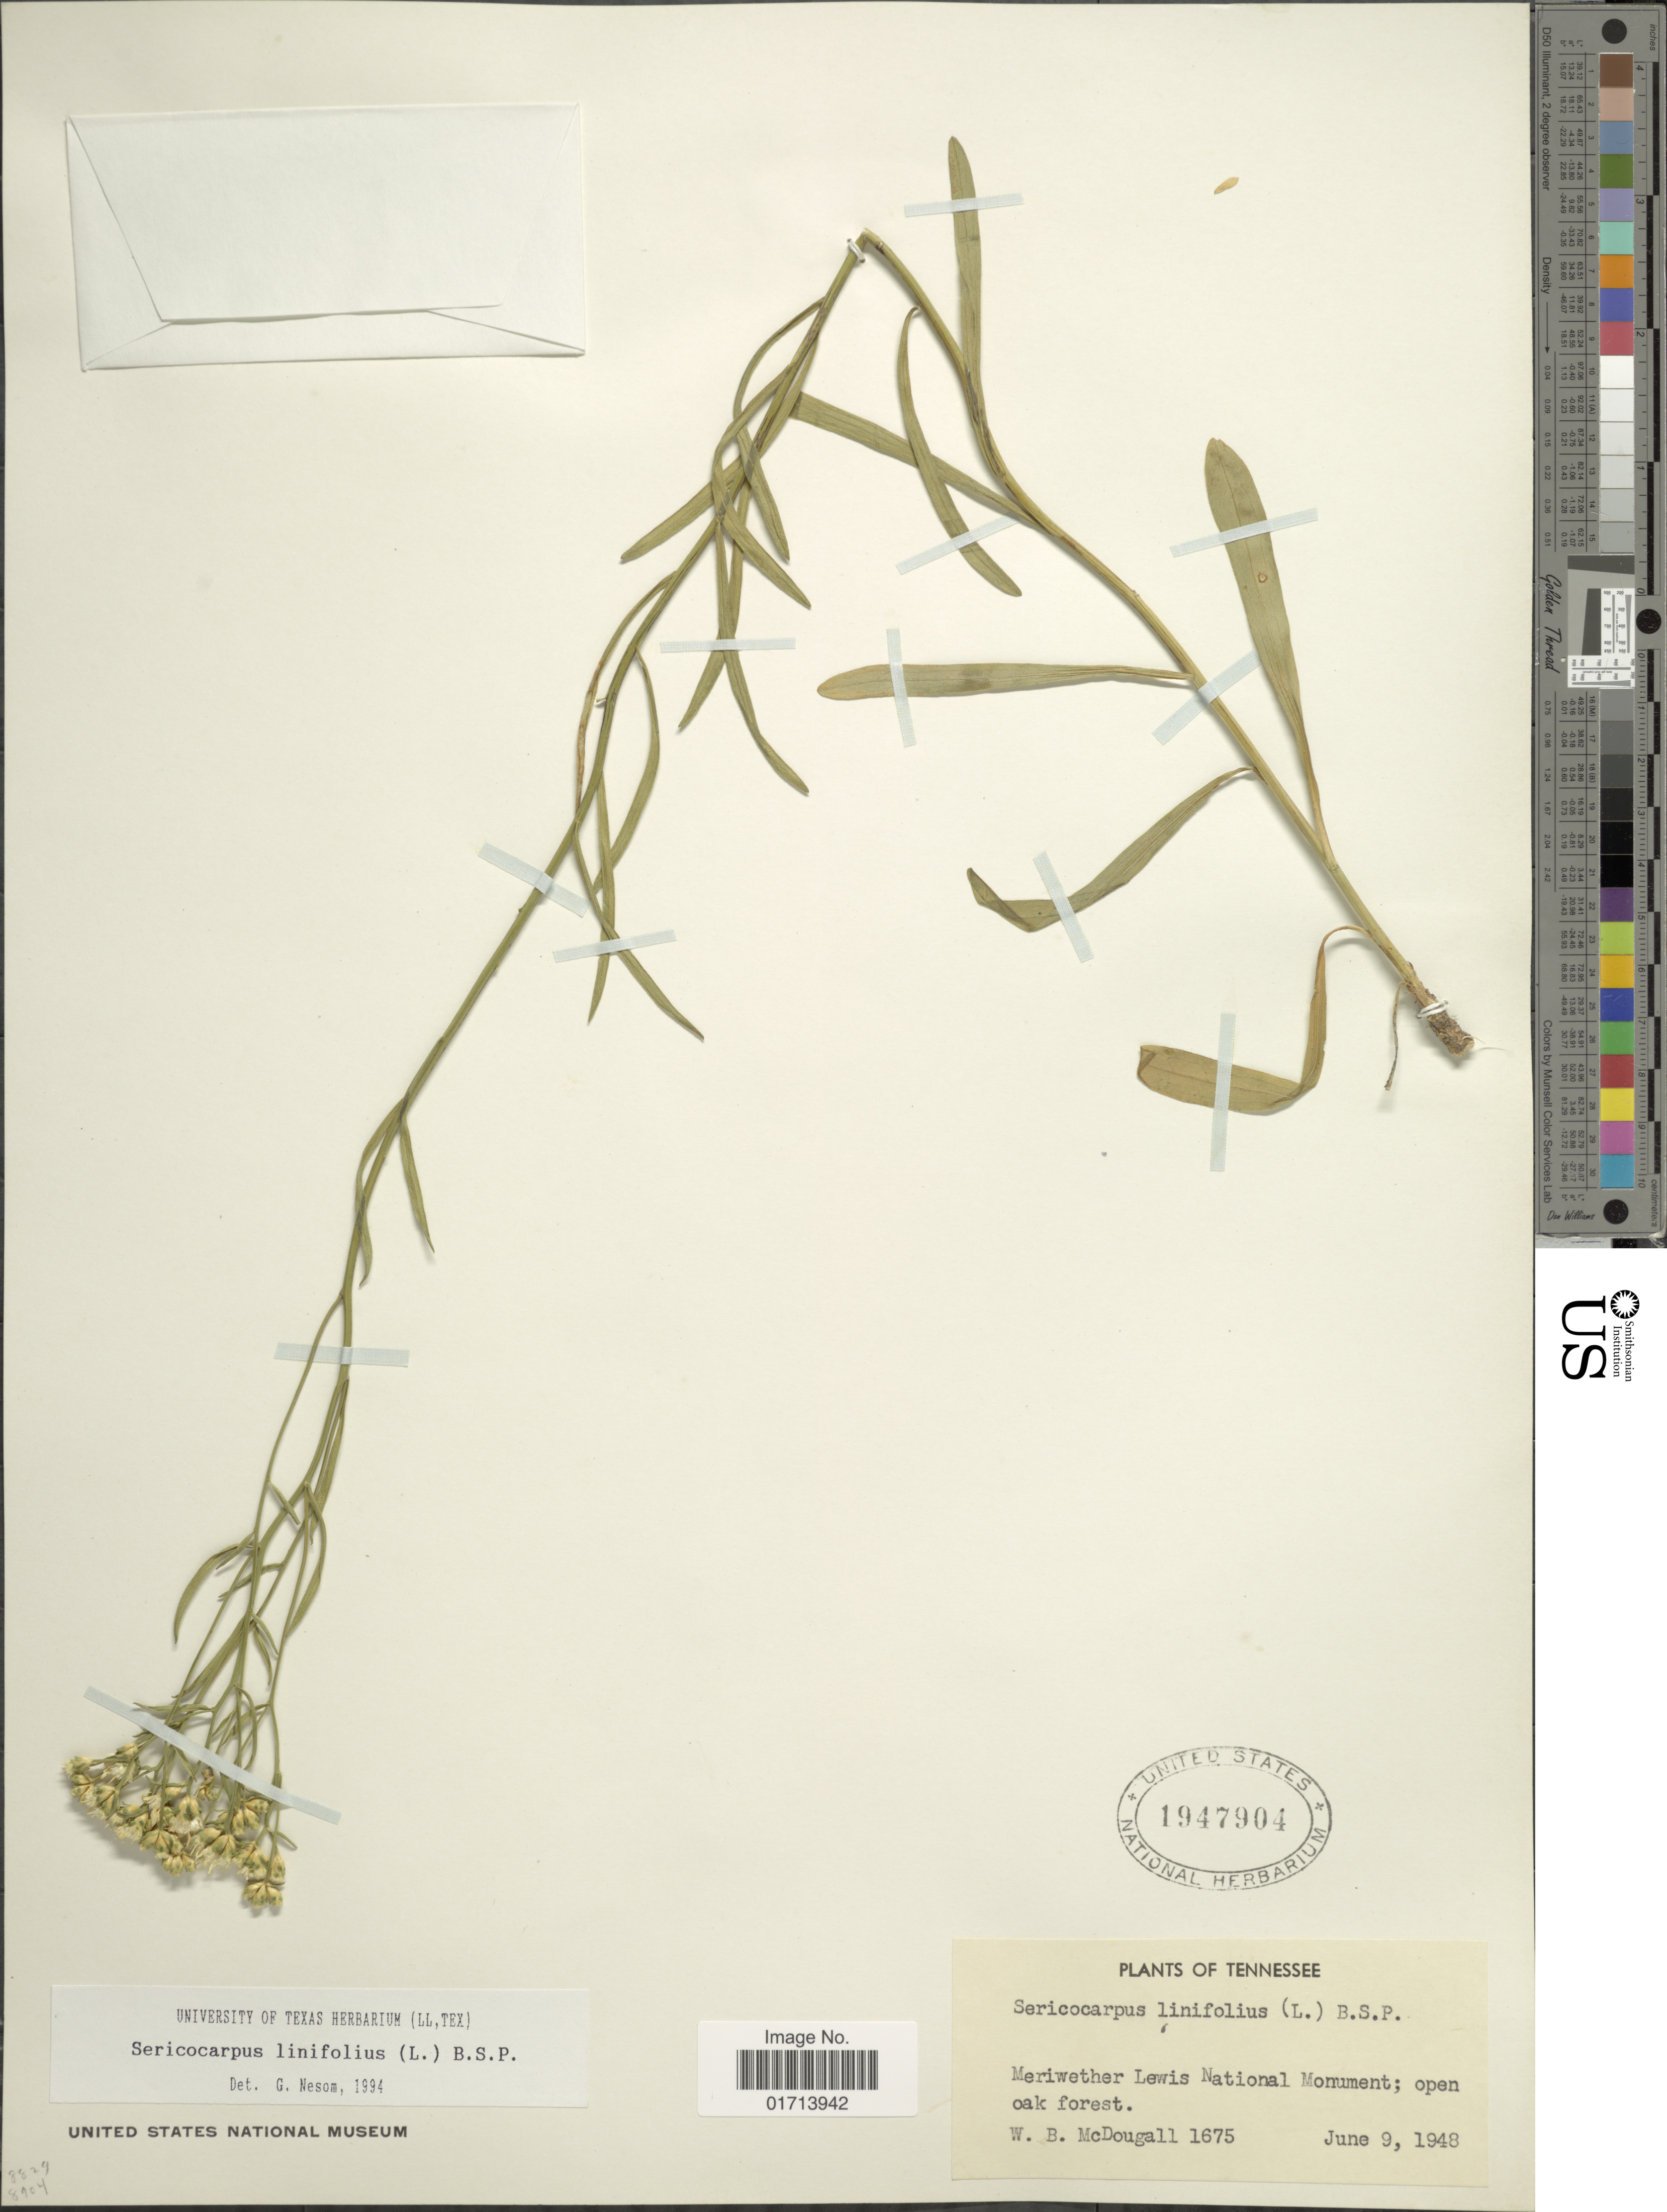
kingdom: Plantae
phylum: Tracheophyta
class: Magnoliopsida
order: Asterales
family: Asteraceae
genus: Sericocarpus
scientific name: Sericocarpus linifolius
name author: (L.) Britton, Stearns & Poggenb.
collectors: W. B. McDougall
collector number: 1675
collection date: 1948-06-09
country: United States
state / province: Tennessee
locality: Meriwether Lewis National Monument; open oak forest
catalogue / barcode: US 1947904